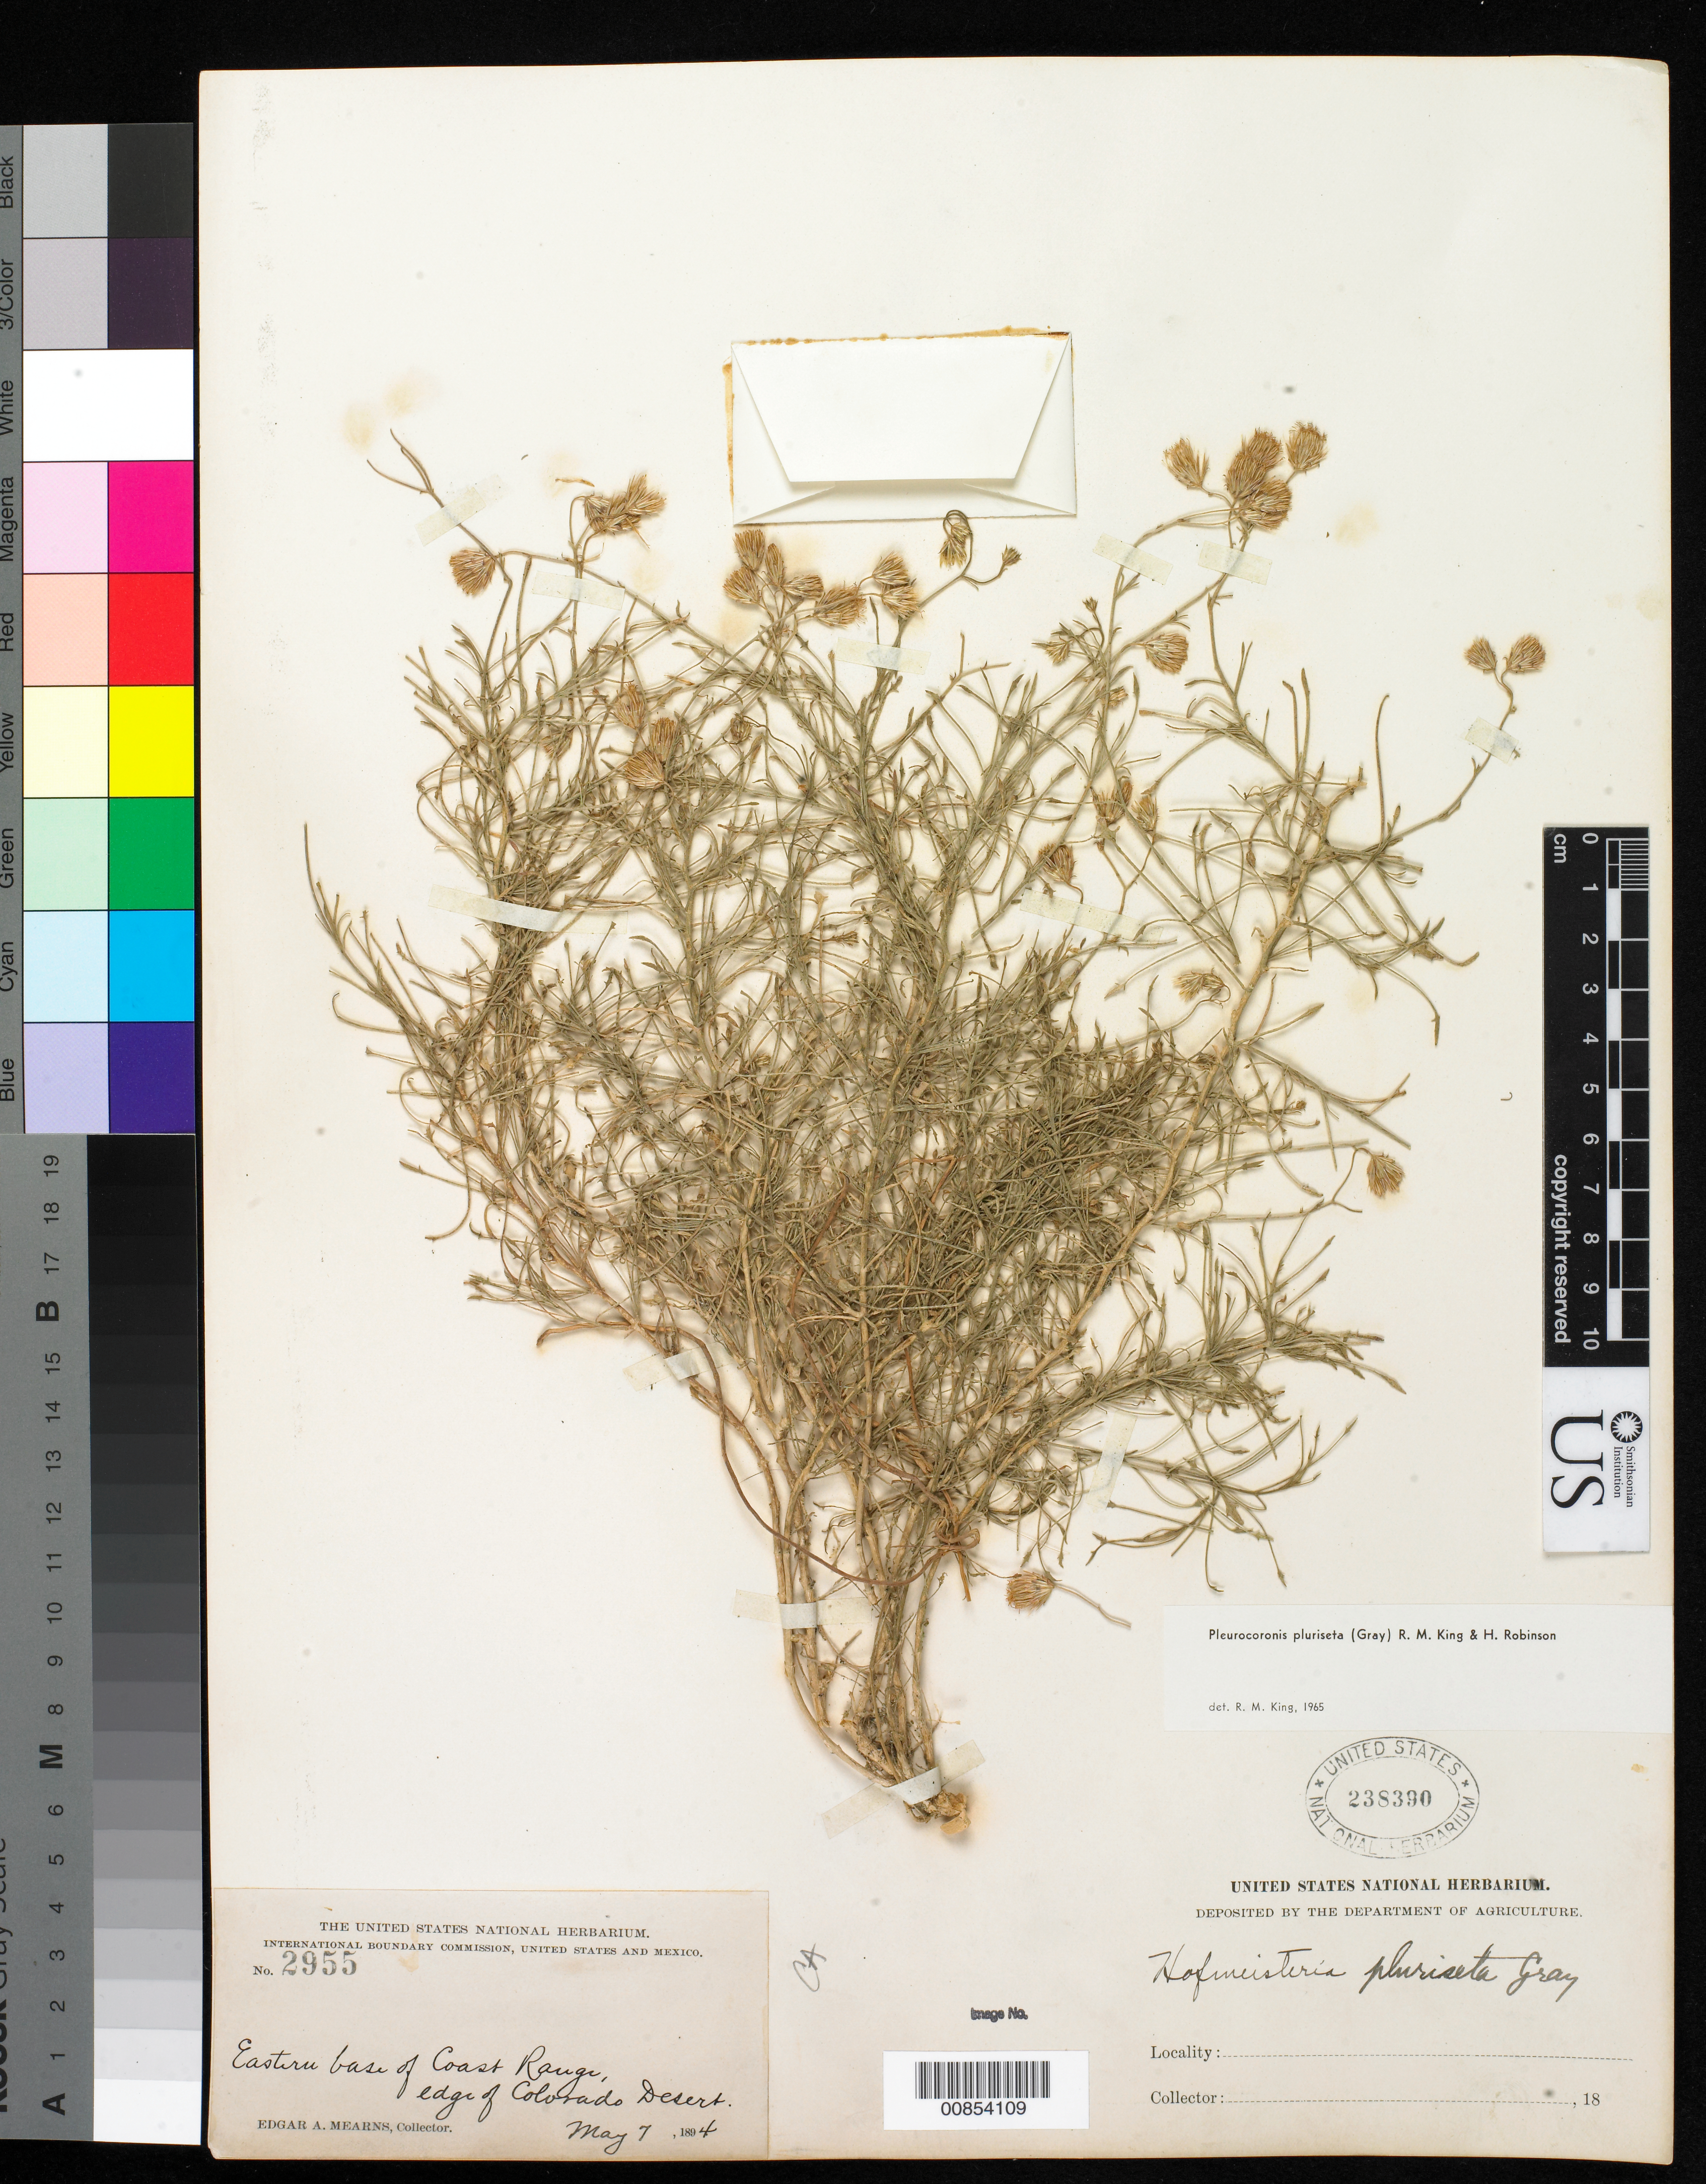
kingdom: Plantae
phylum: Tracheophyta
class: Magnoliopsida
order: Asterales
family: Asteraceae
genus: Pleurocoronis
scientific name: Pleurocoronis pluriseta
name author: (A. Gray) R.M. King & H. Rob.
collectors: E. A. Mearns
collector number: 2955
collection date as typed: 07 May 1894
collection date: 1894-05-07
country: United States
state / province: California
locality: Eastern base of Coast Range, edge of Colorado Desert.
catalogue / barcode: US 238390